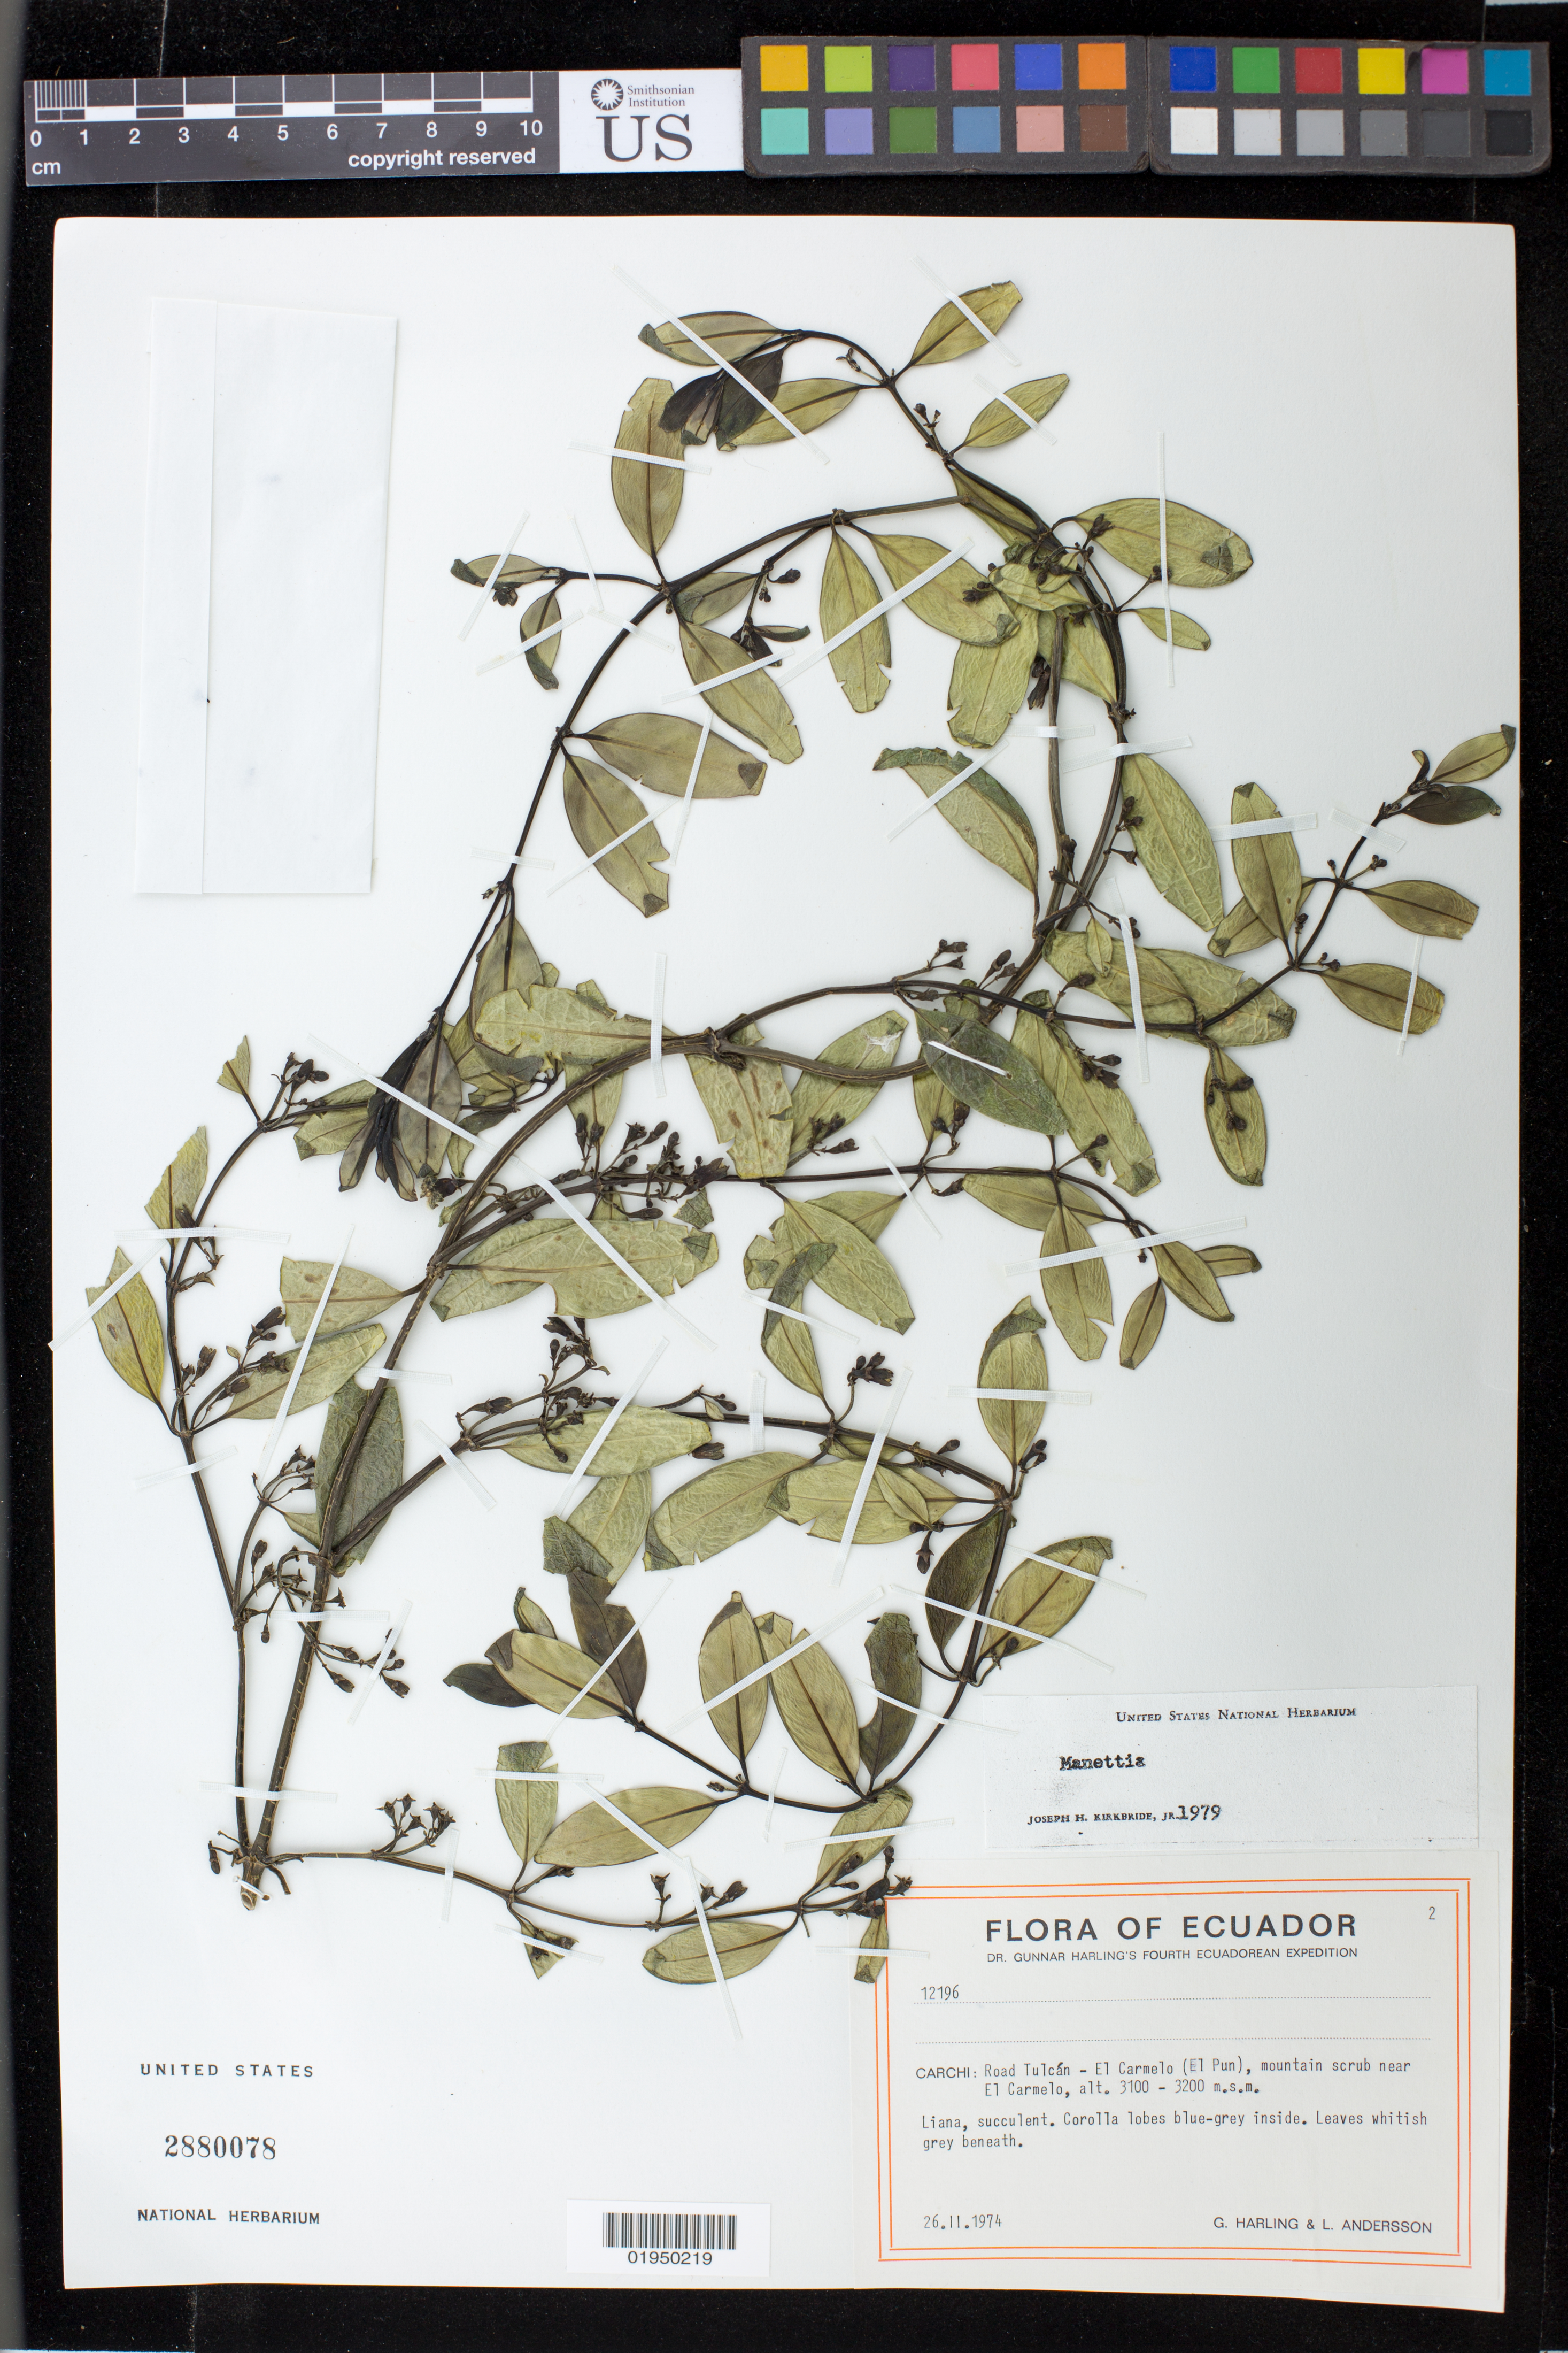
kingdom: Plantae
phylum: Tracheophyta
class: Magnoliopsida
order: Gentianales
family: Rubiaceae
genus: Manettia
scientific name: Manettia sp.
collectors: G. Harling & L. Anderson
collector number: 12196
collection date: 1974-11-26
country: Ecuador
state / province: Carchi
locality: Carchi: Road Tulcan - El Carmelo (El Pun), mountain scub near El Carmelo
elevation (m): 3100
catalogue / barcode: US 2880078